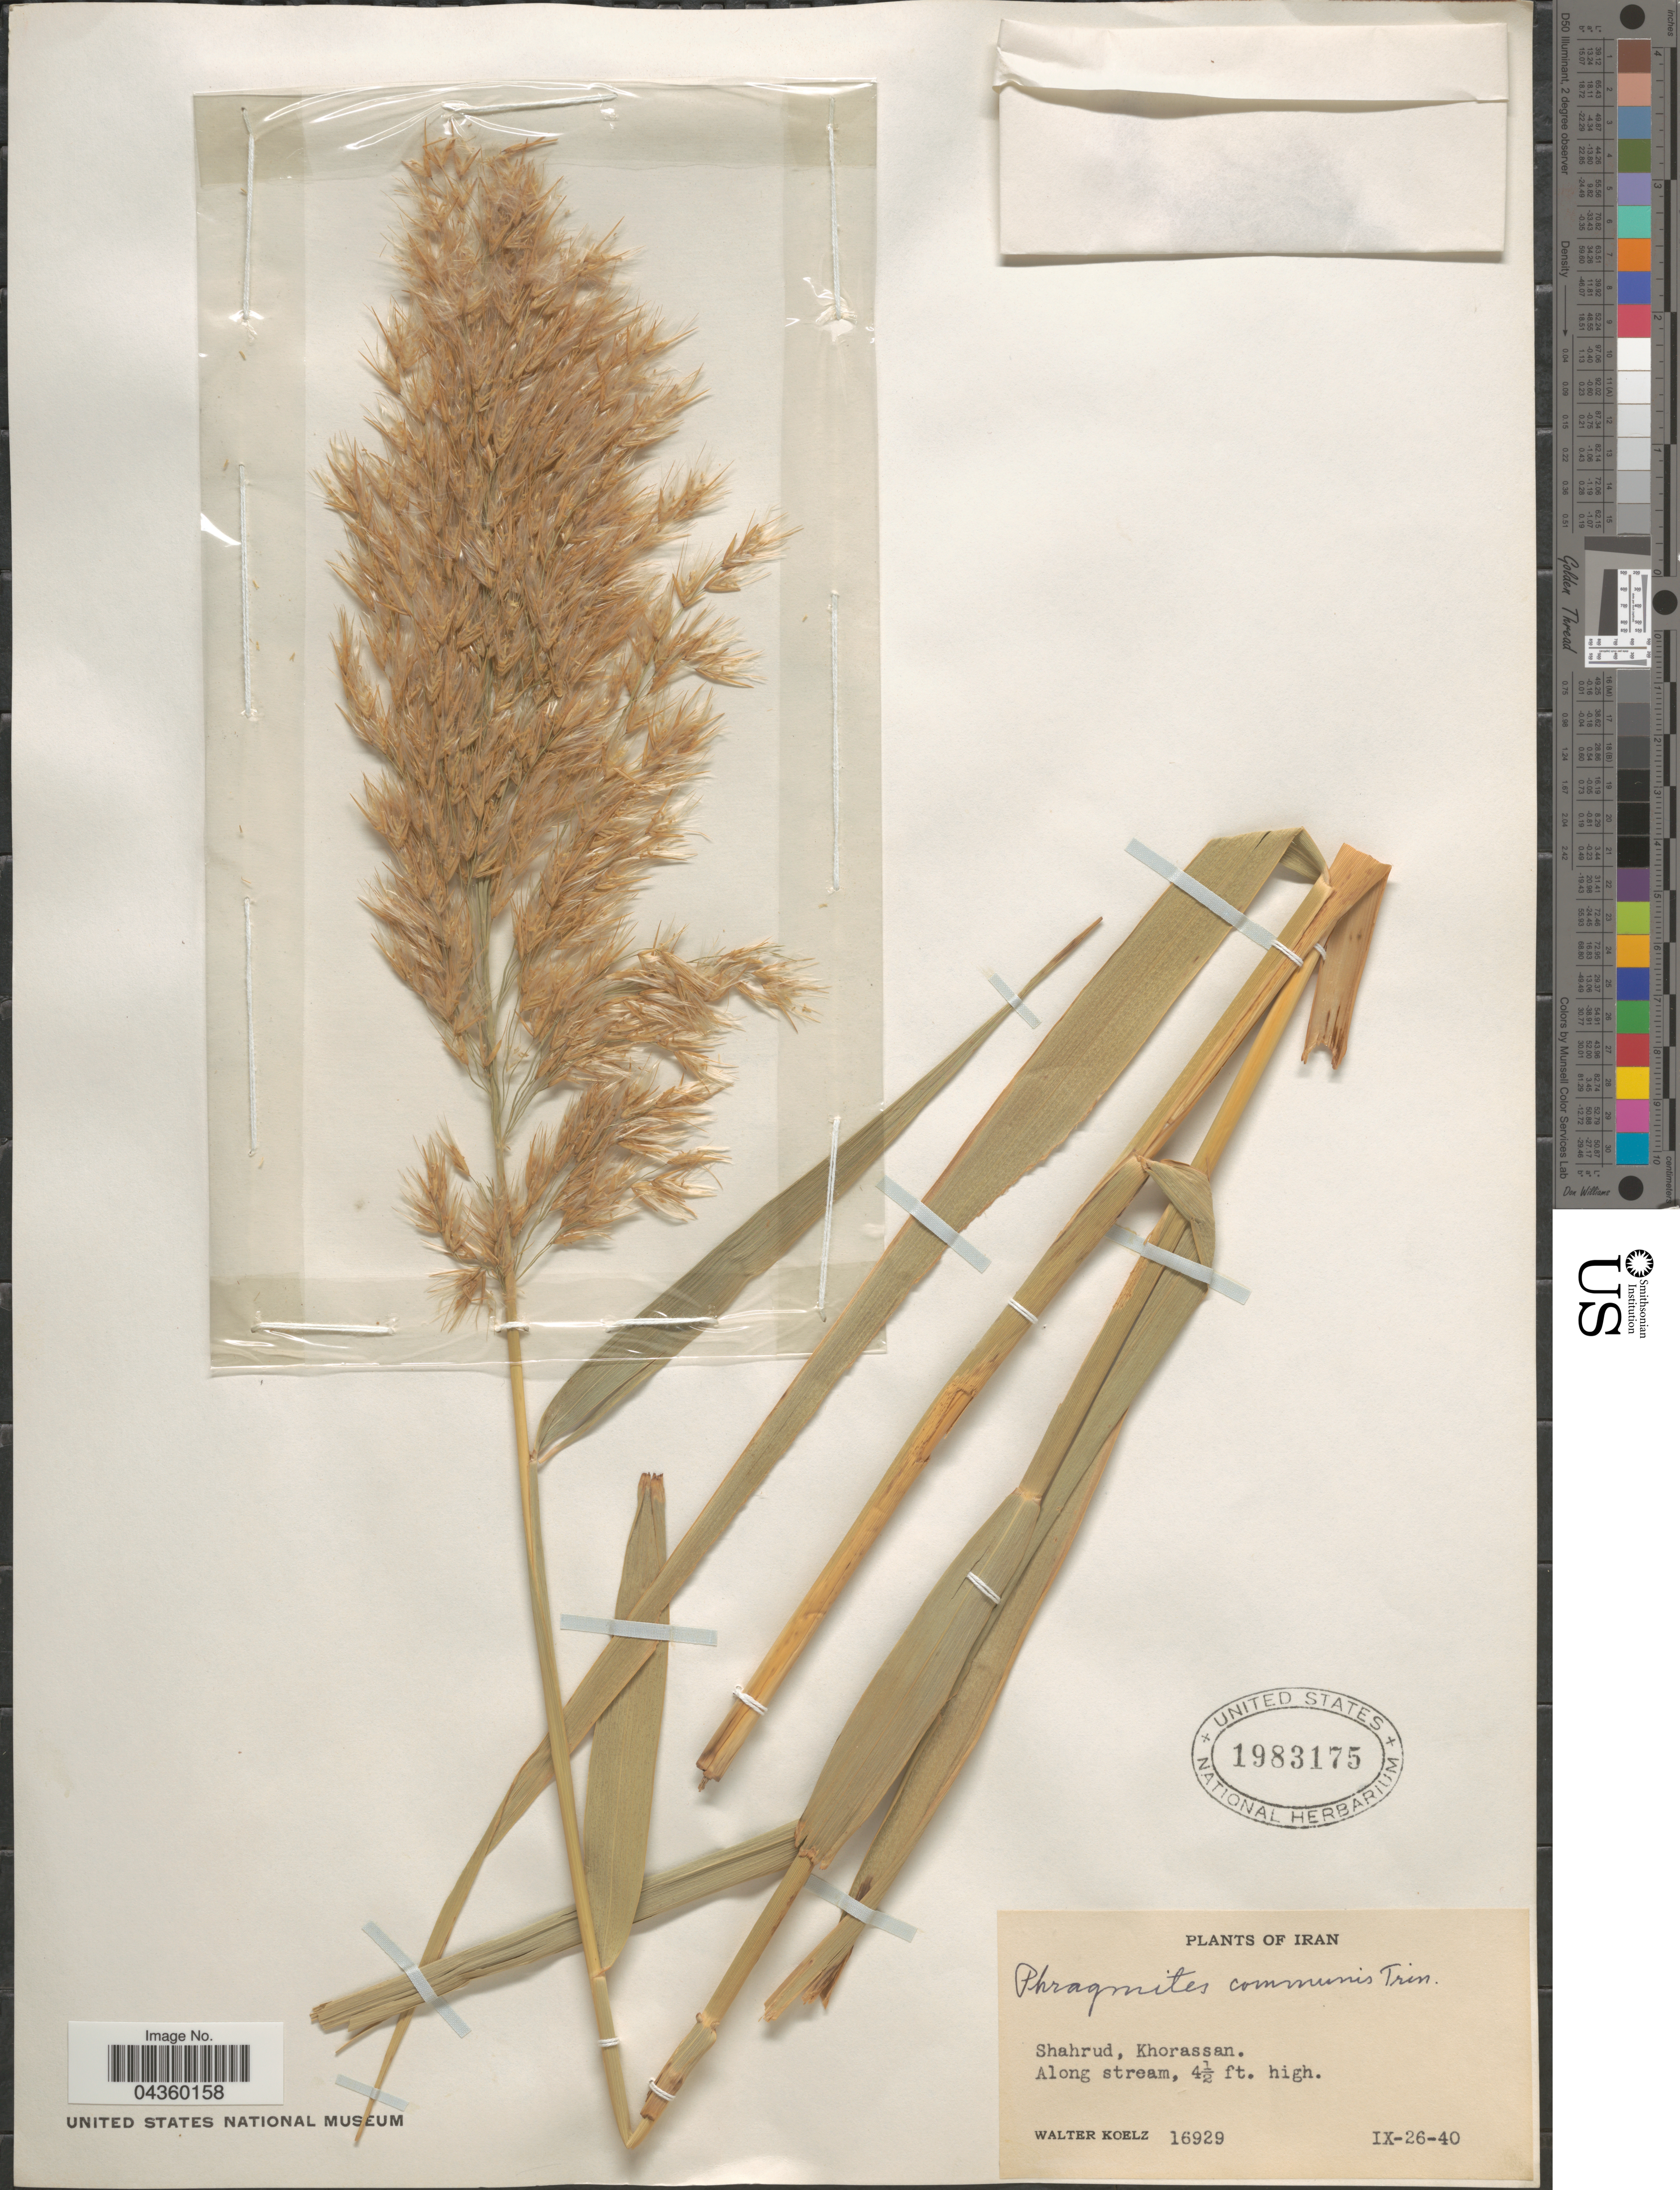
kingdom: Plantae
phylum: Tracheophyta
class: Liliopsida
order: Poales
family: Poaceae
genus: Phragmites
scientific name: Phragmites australis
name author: (Cav.) Trin. ex Steud.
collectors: W. N. Koelz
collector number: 16929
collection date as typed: Transcribed d/m/y: 26/9/40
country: Iran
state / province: Khorasan [obsolete]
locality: Shahrud, Khorassan.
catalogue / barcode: US 1983175